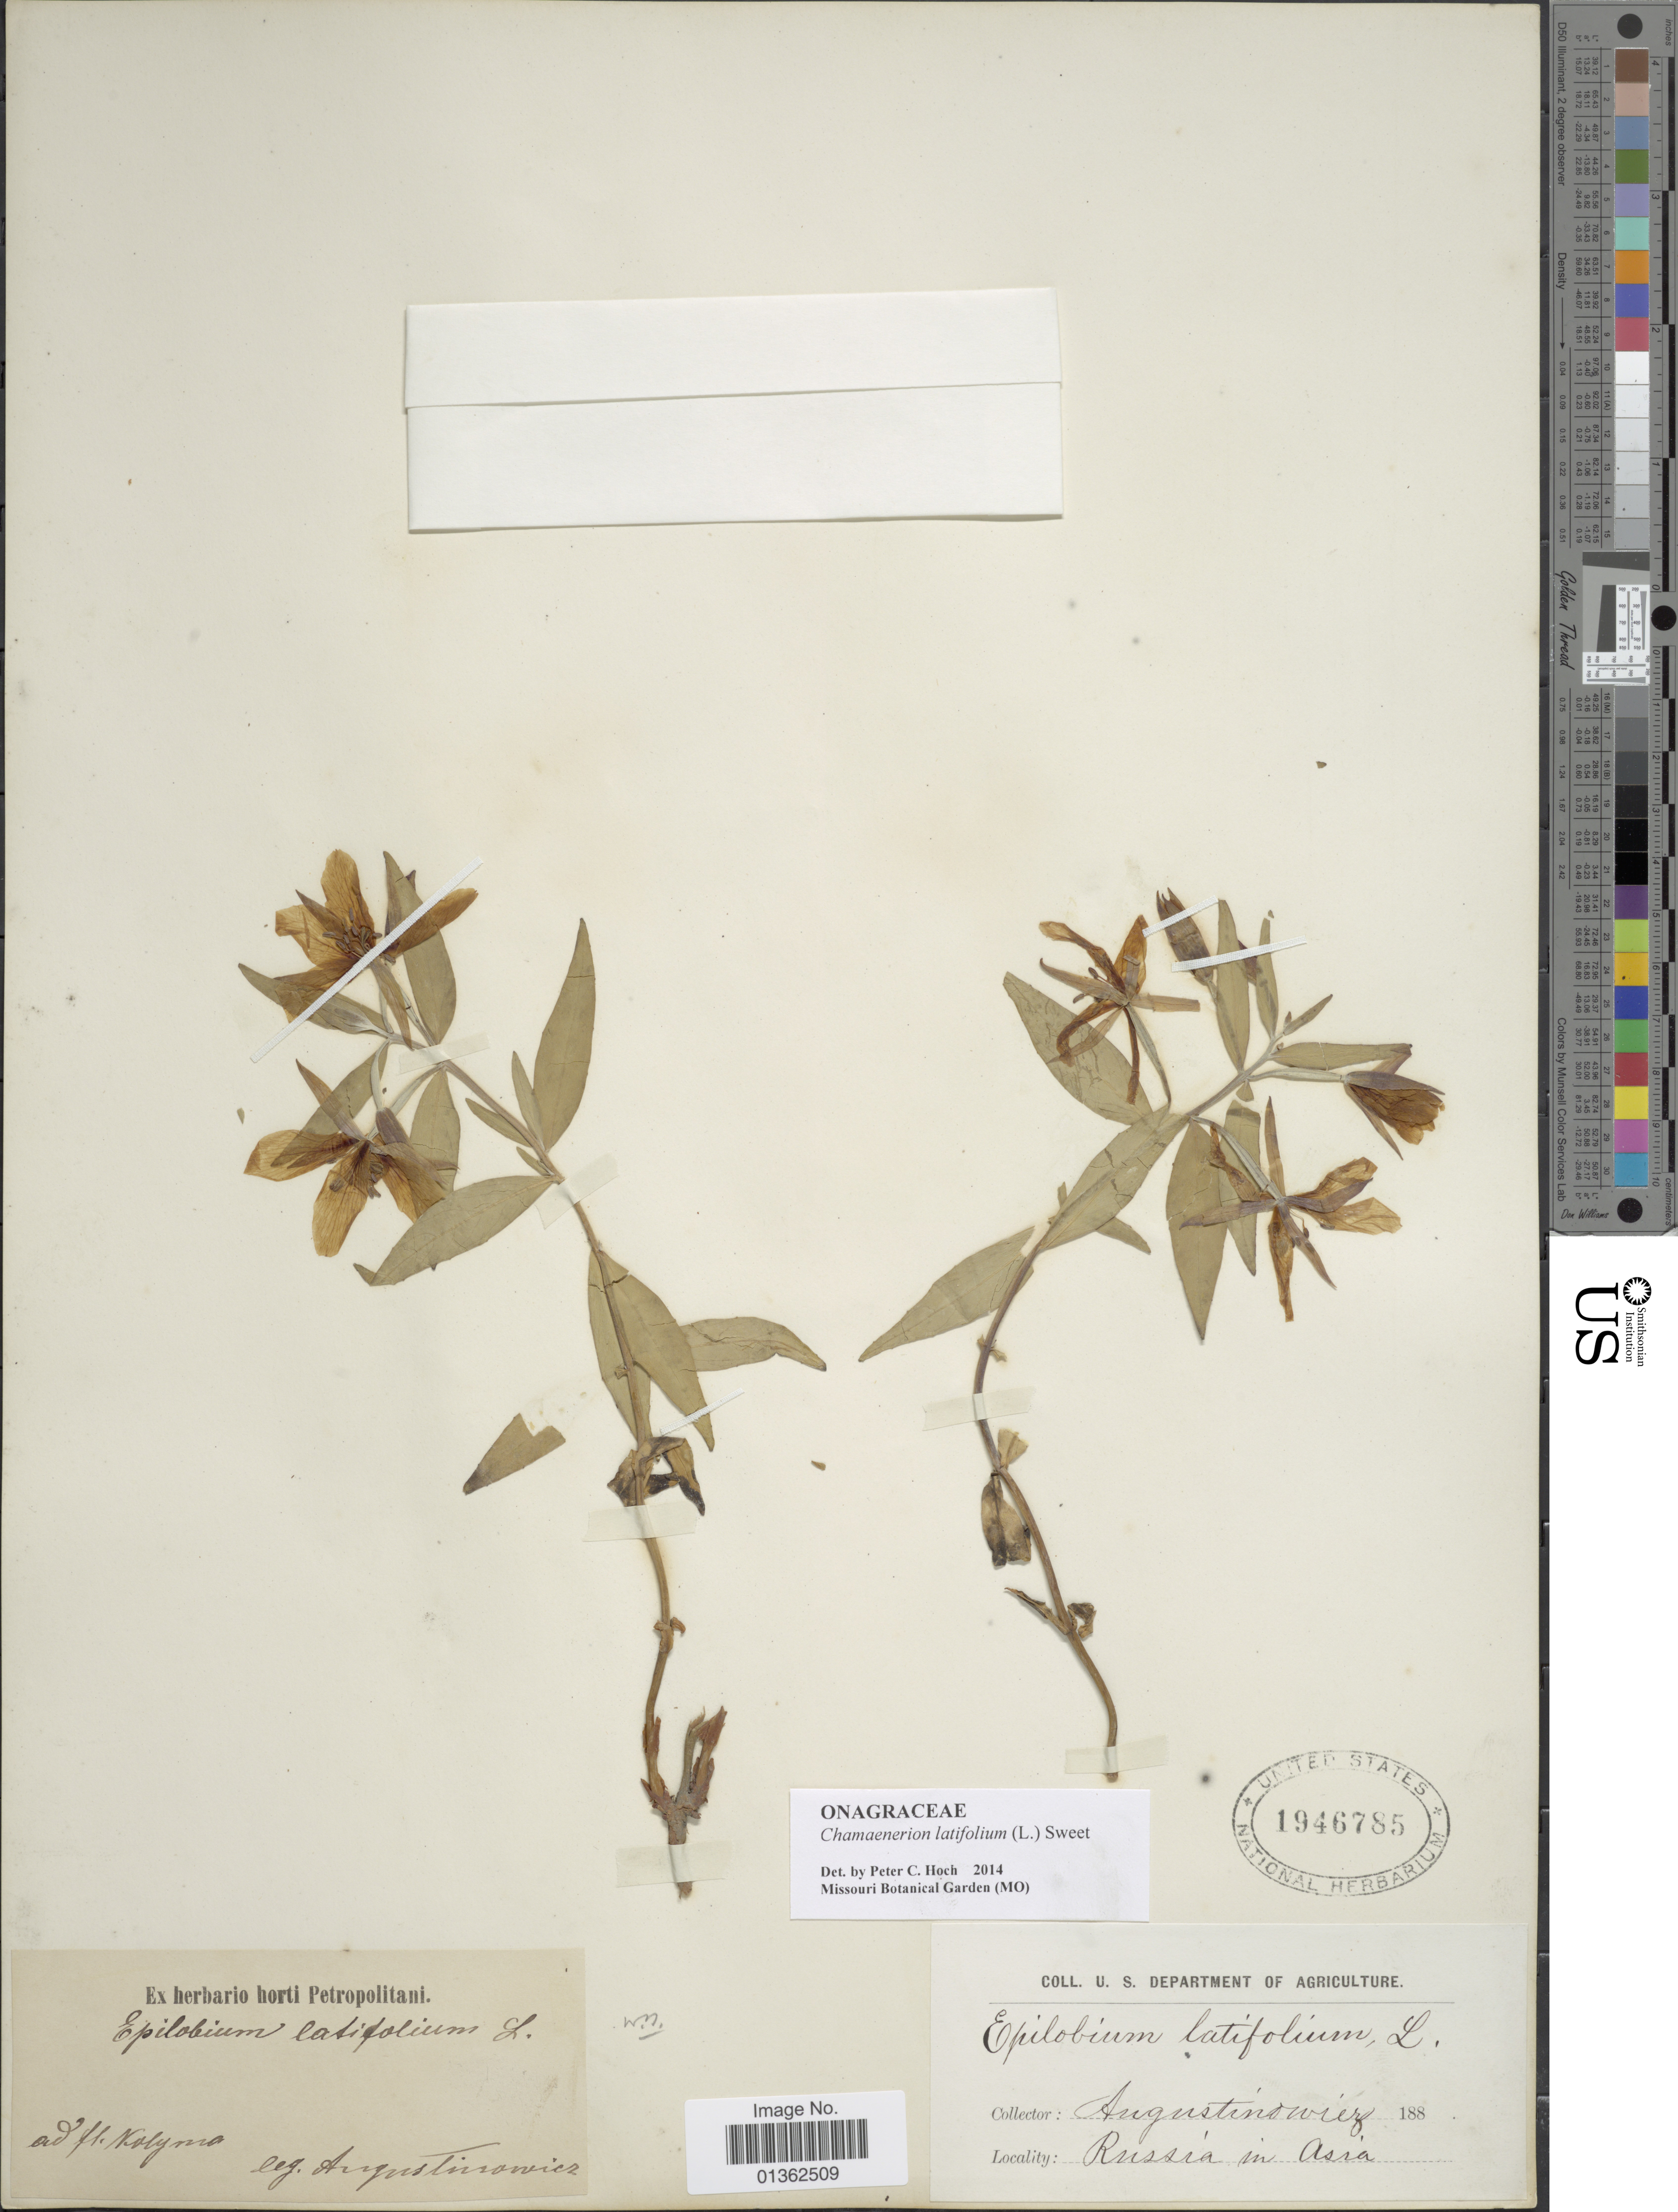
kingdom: Plantae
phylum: Tracheophyta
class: Magnoliopsida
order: Myrtales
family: Onagraceae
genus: Chamaenerion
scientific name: Chamaenerion latifolium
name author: (L.) Th. Fr. & Lange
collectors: T. Augustinowicz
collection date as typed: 188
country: Russian Federation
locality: Ad. fl. Kolymo.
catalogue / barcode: US 1946785